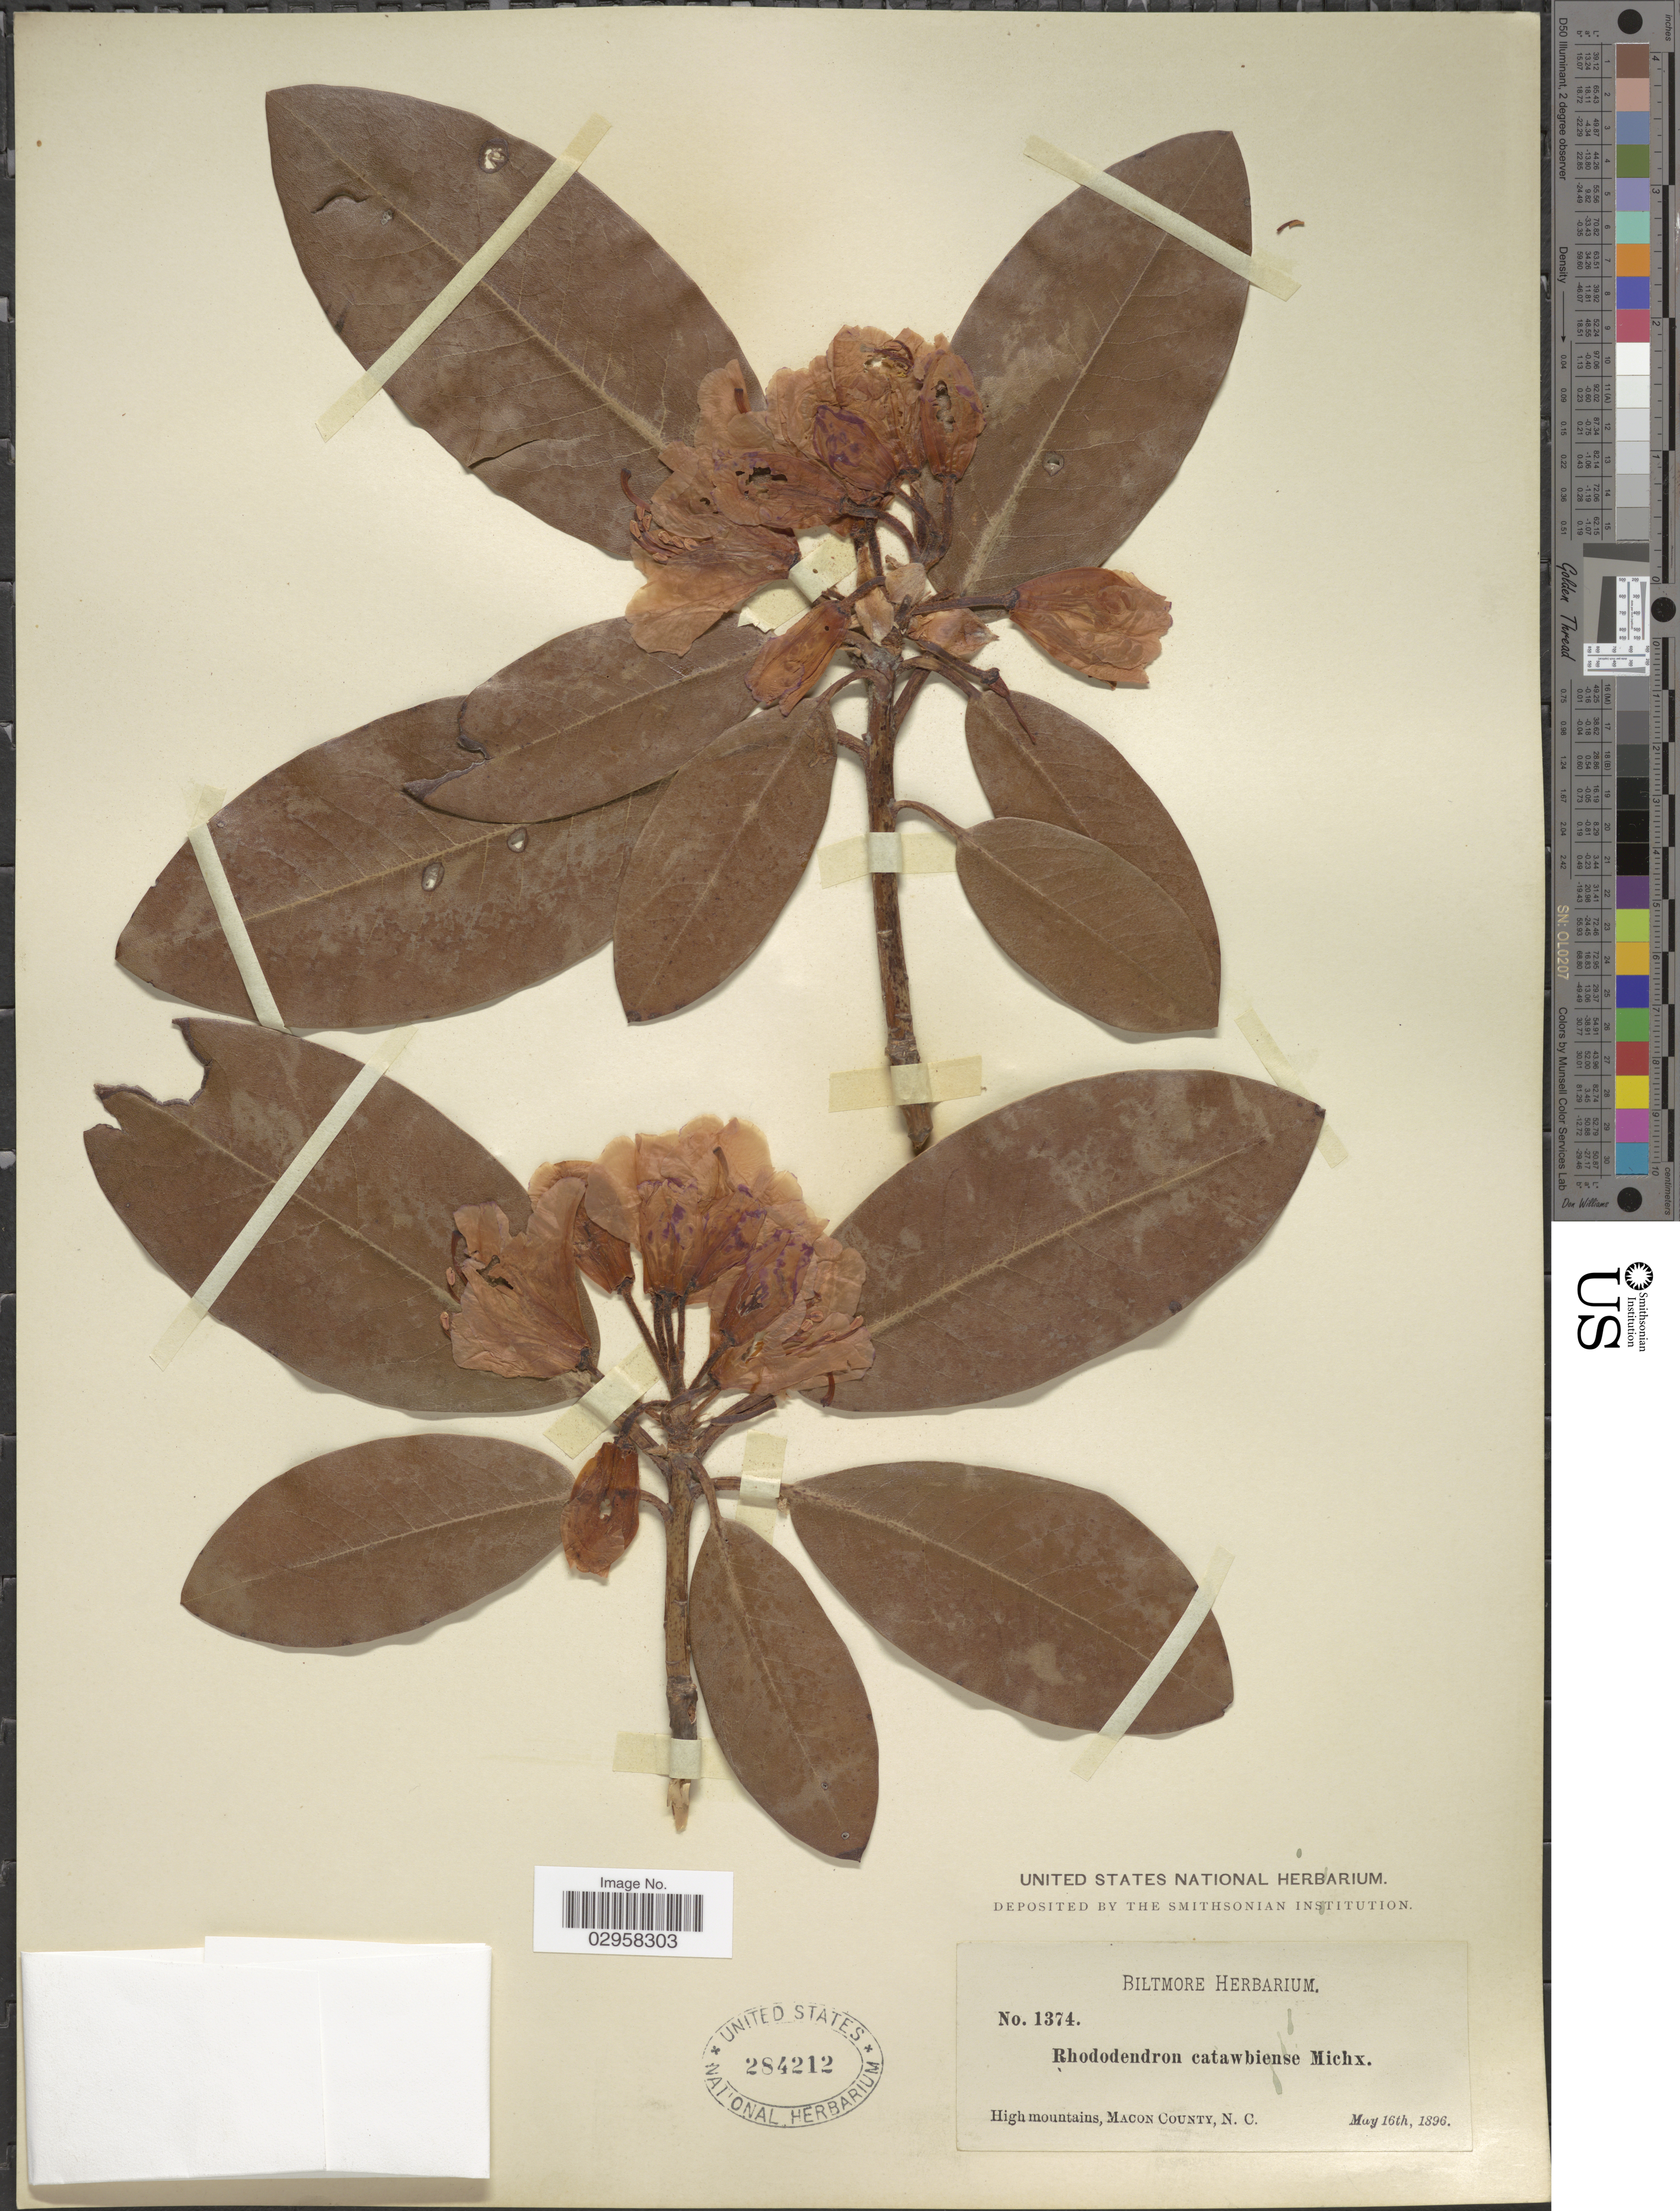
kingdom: Plantae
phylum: Tracheophyta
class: Magnoliopsida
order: Ericales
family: Ericaceae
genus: Rhododendron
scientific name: Rhododendron catawbiense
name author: Michx.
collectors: ex herb. Biltmore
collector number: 1374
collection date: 1896-05-16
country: United States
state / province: North Carolina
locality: High mountains, Macon County, N. C.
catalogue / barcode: US 284212